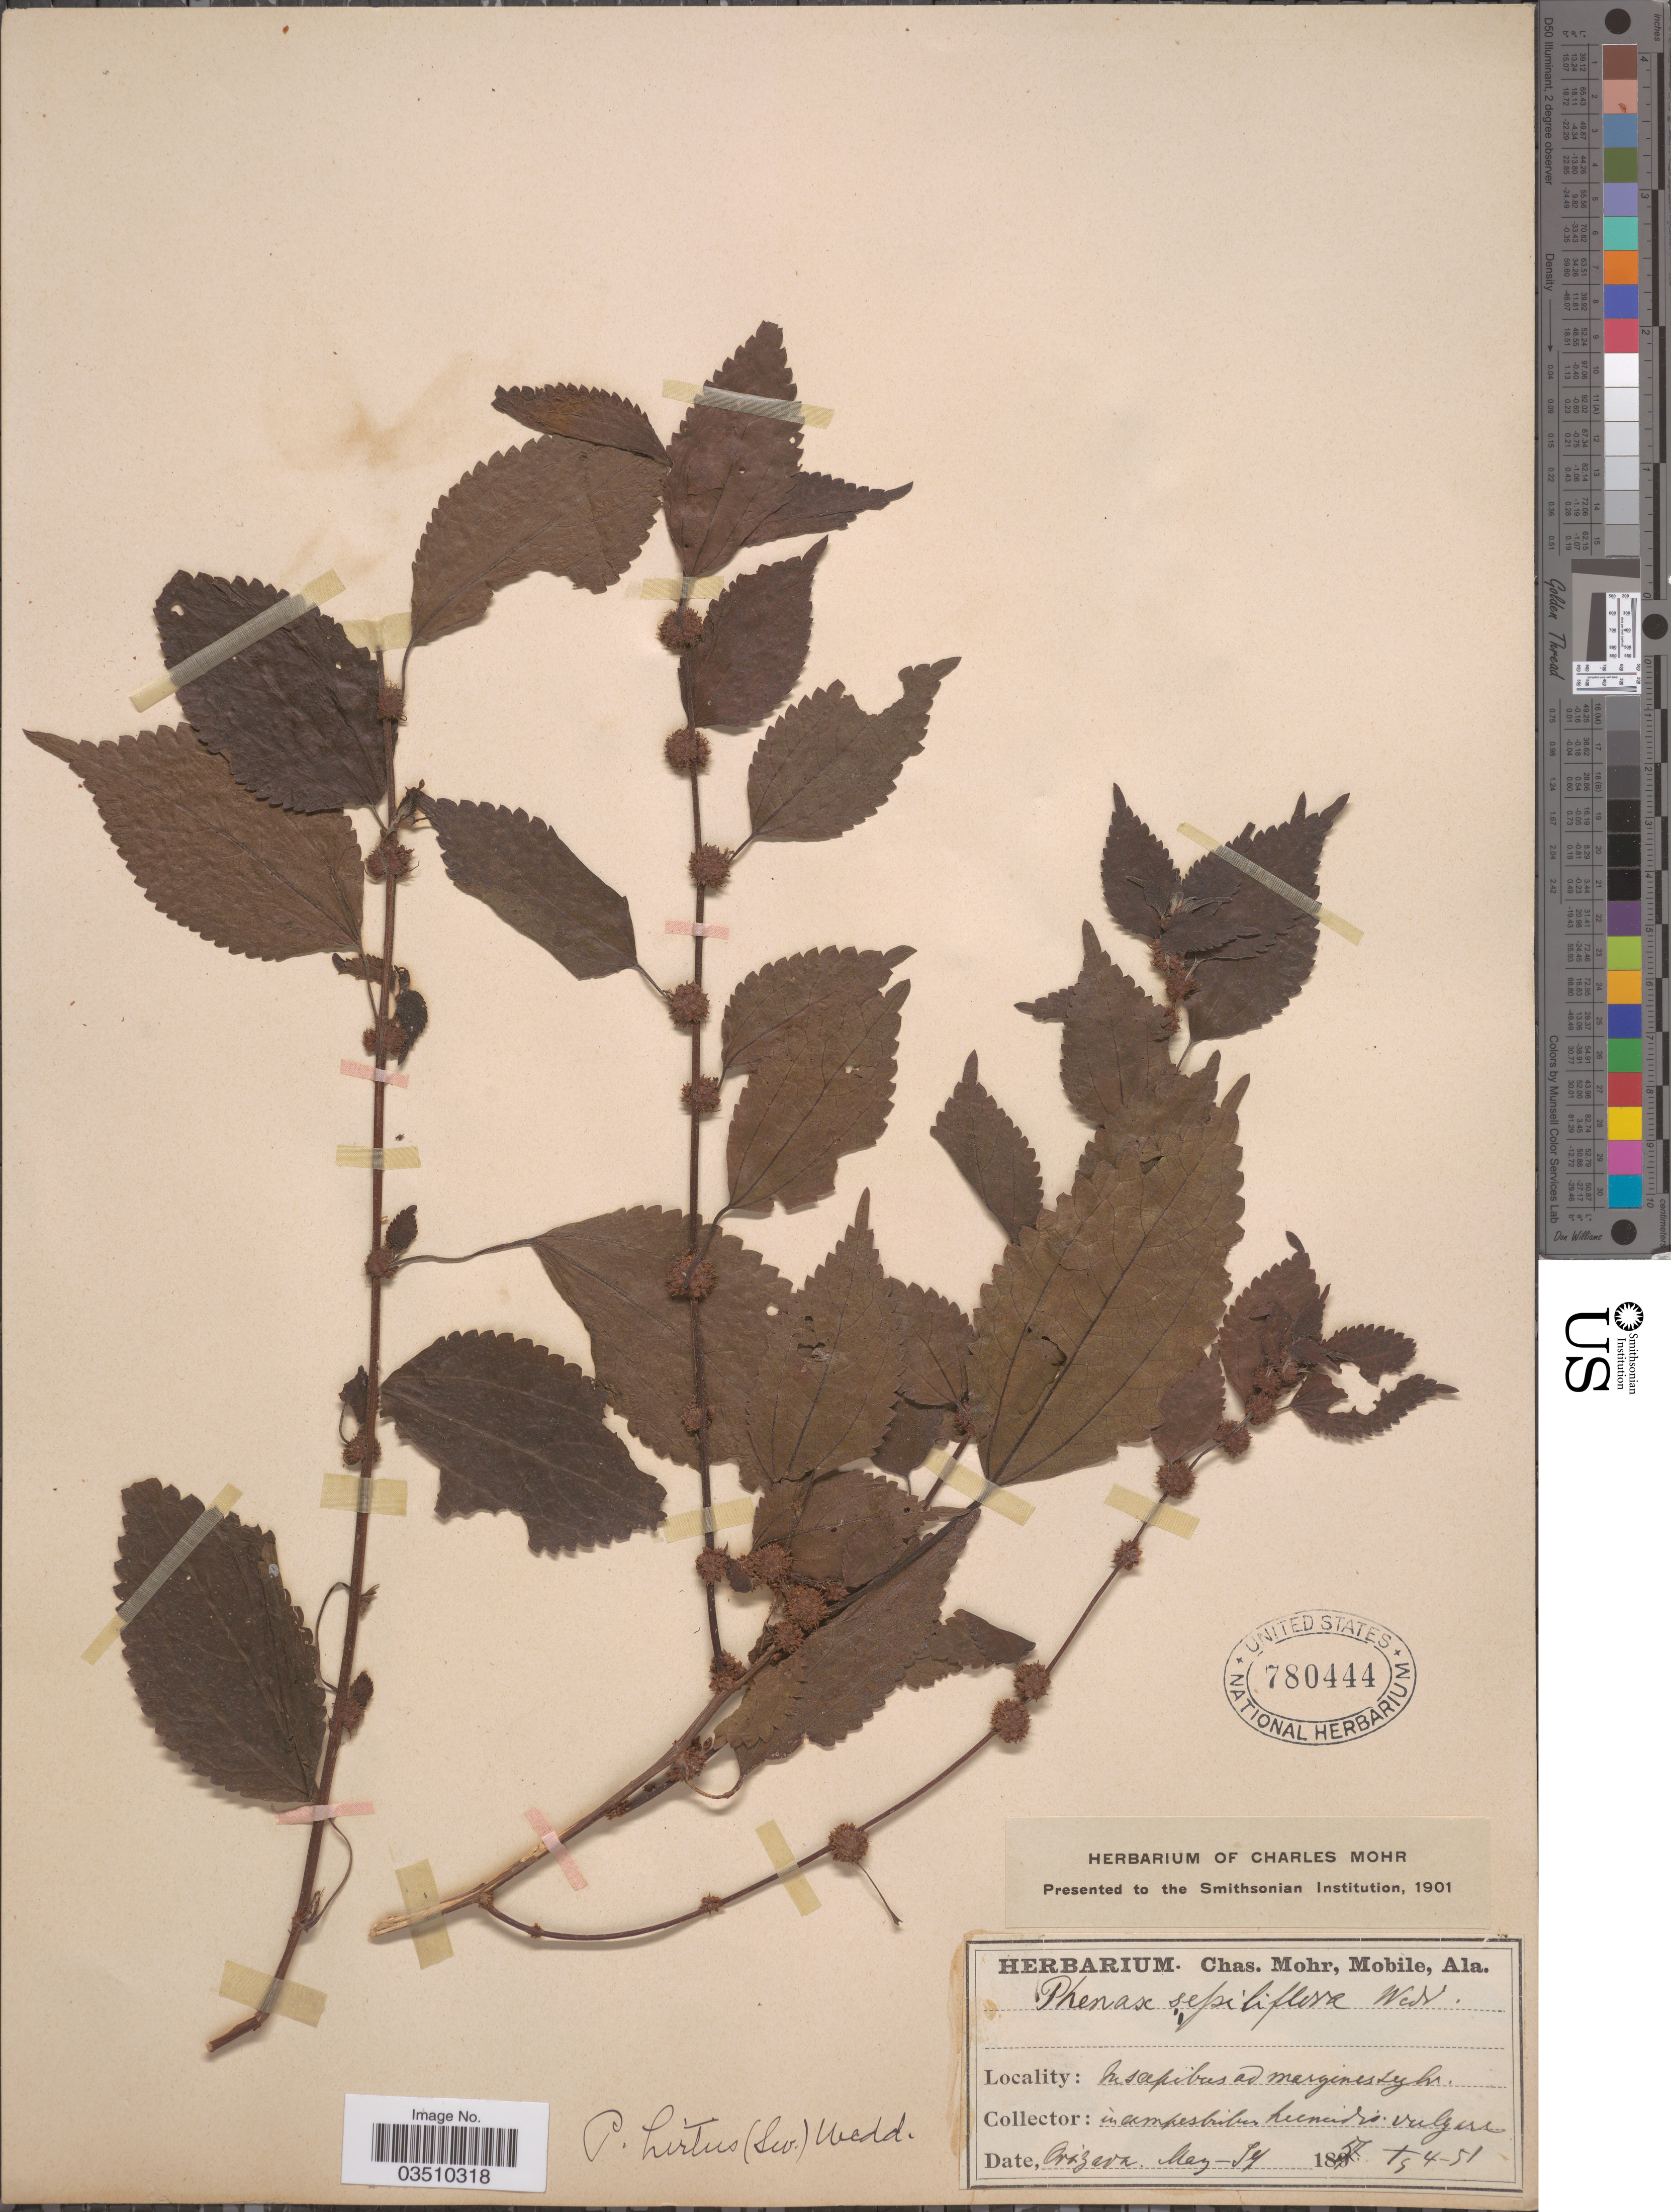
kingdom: Plantae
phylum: Tracheophyta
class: Magnoliopsida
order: Rosales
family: Urticaceae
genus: Phenax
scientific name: Phenax hirtus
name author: (Sw.) Wedd.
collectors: ex herb. Charles Mohr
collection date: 1857-05/1857-07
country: Mexico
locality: In sapibus ad margines sylvi in ampesbiber huneidro vulgare. Orizava. [interpreted]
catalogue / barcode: US 780444